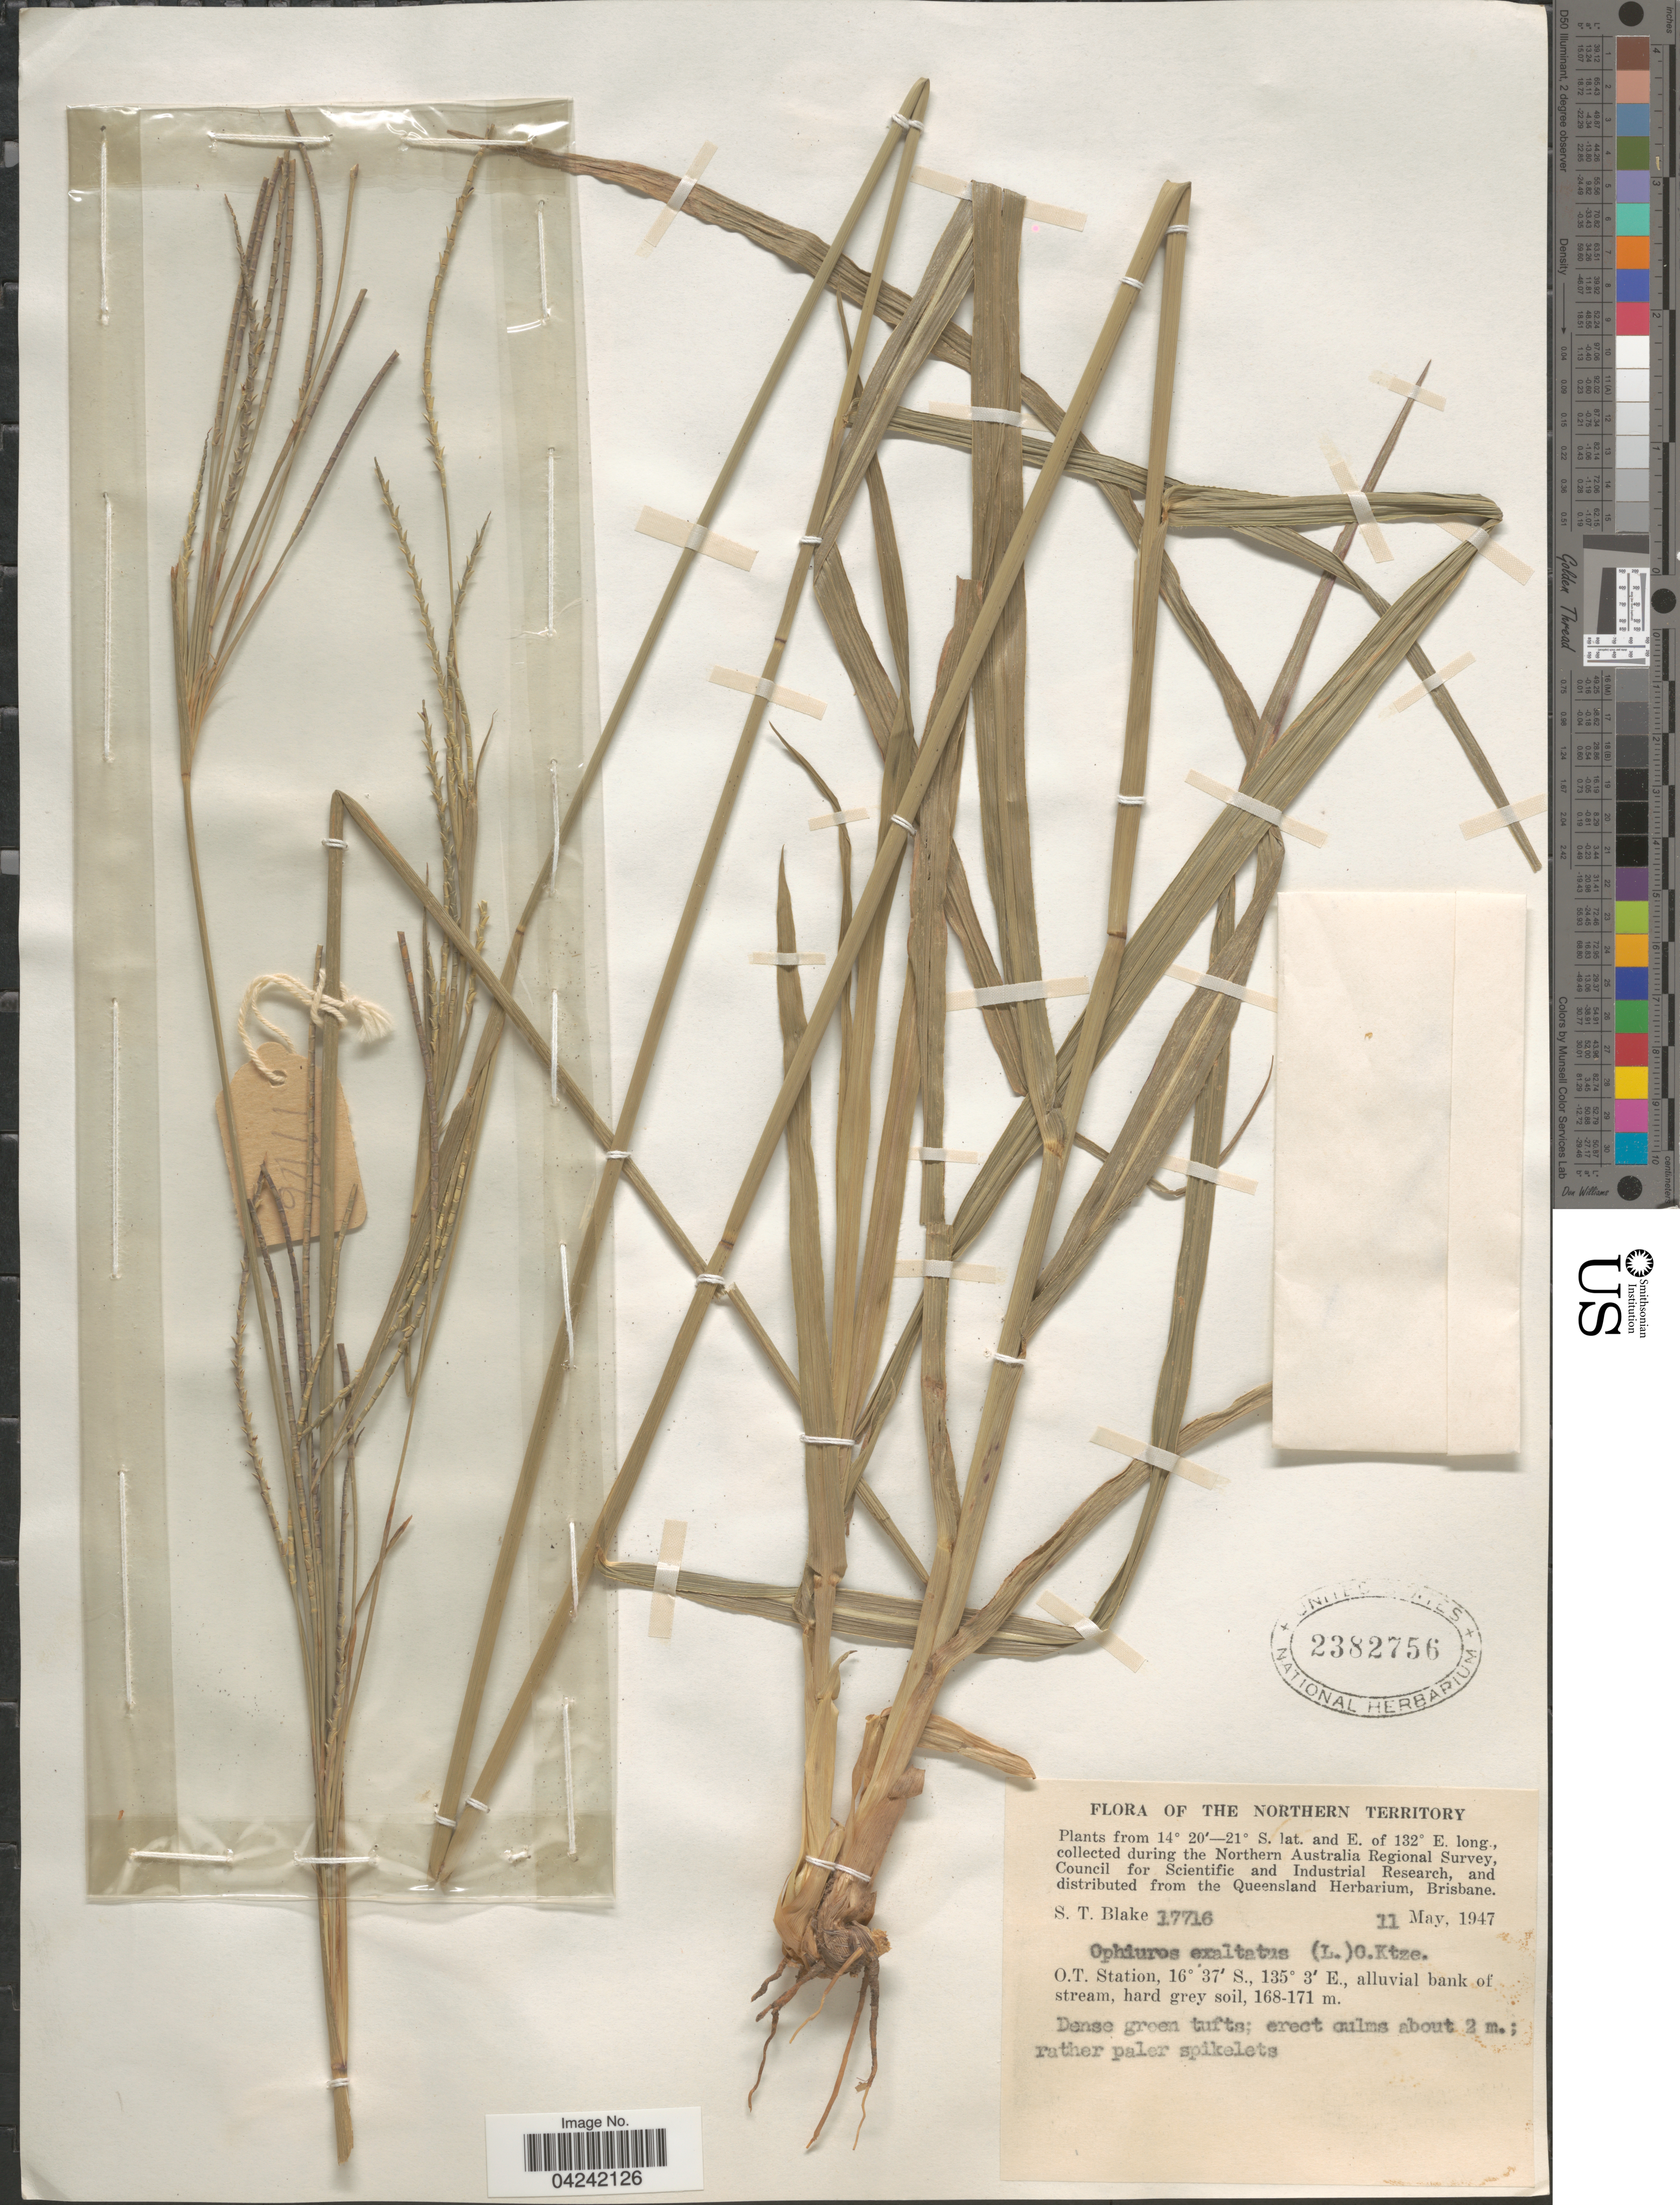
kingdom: Plantae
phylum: Tracheophyta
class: Liliopsida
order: Poales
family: Poaceae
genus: Ophiuros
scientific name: Ophiuros exaltatus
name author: (L.) Kuntze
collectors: S. T. Blake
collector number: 17716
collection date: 1947-05-11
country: Australia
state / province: Northern Territory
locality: The Northern Australia Regional Survey, Council for Scientific and Industrial Research. O.T. Station, alluvial bank of stream.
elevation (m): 168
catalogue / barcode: US 2382756